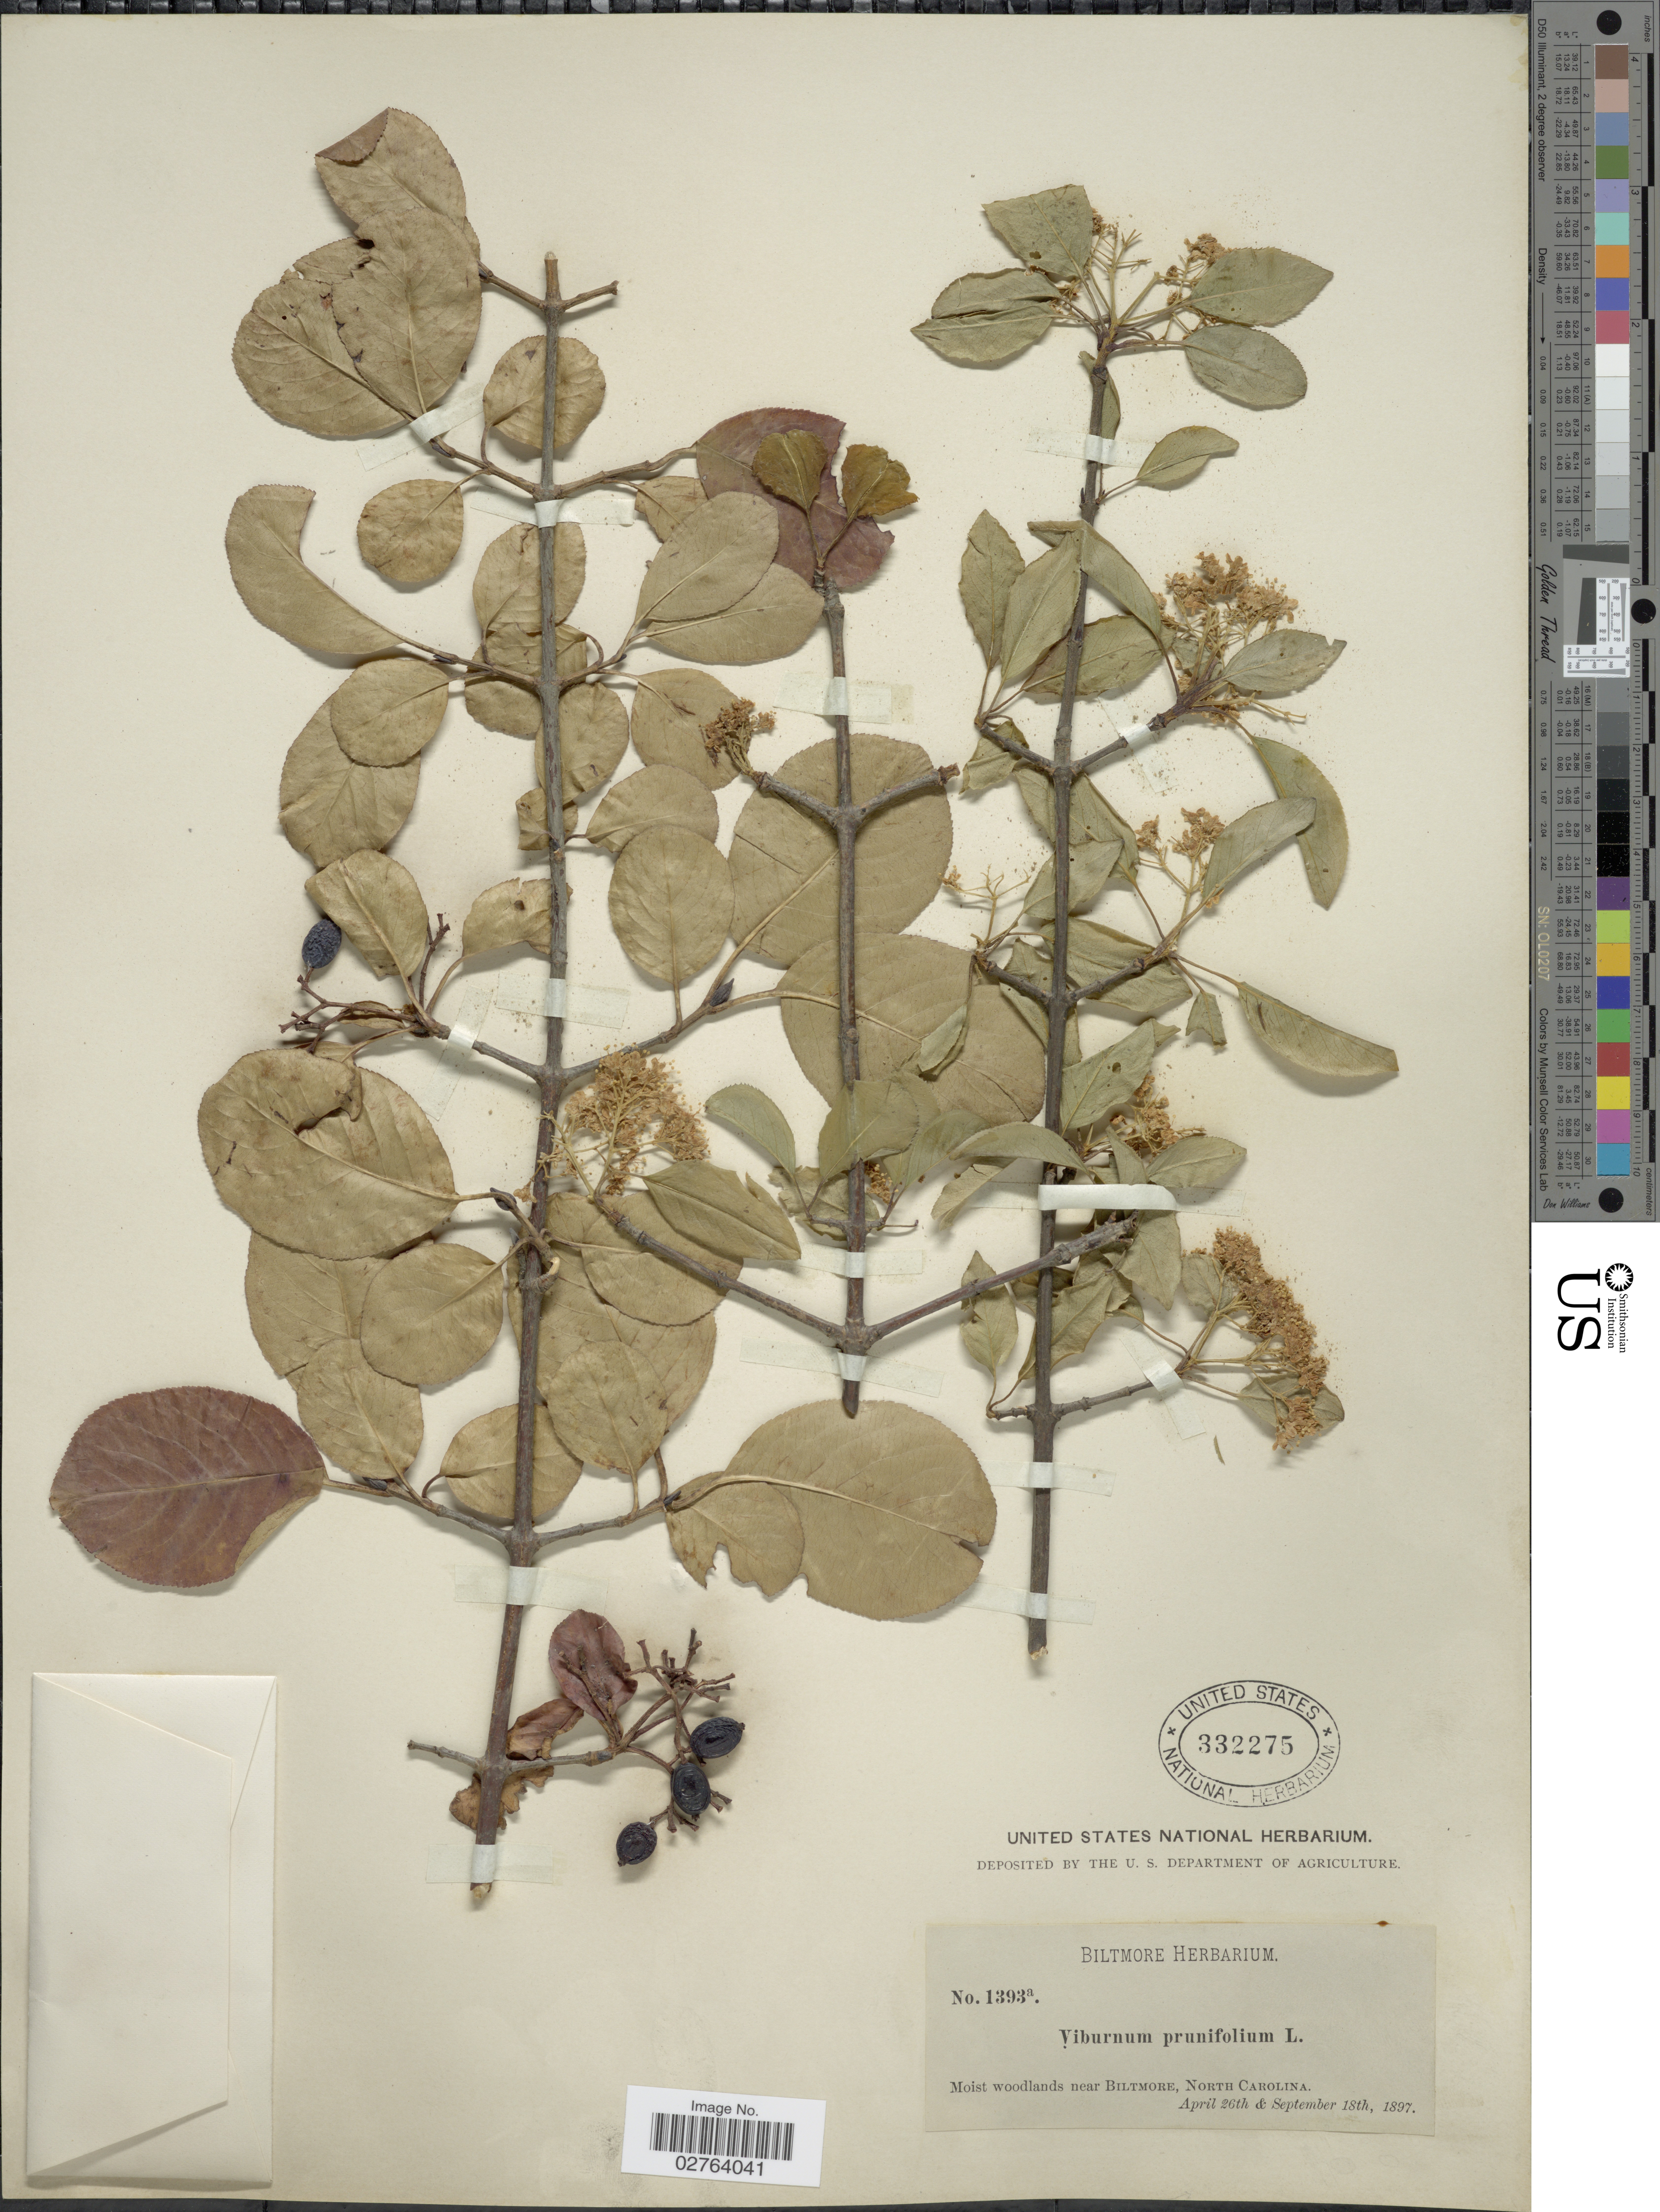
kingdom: Plantae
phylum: Tracheophyta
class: Magnoliopsida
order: Dipsacales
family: Viburnaceae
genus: Viburnum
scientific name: Viburnum prunifolium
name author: L.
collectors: ex herb. Biltmore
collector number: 1393a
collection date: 1897-04-26/1897-09-18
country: United States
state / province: North Carolina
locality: Moist woodlands near Biltmore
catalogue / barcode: US 332275